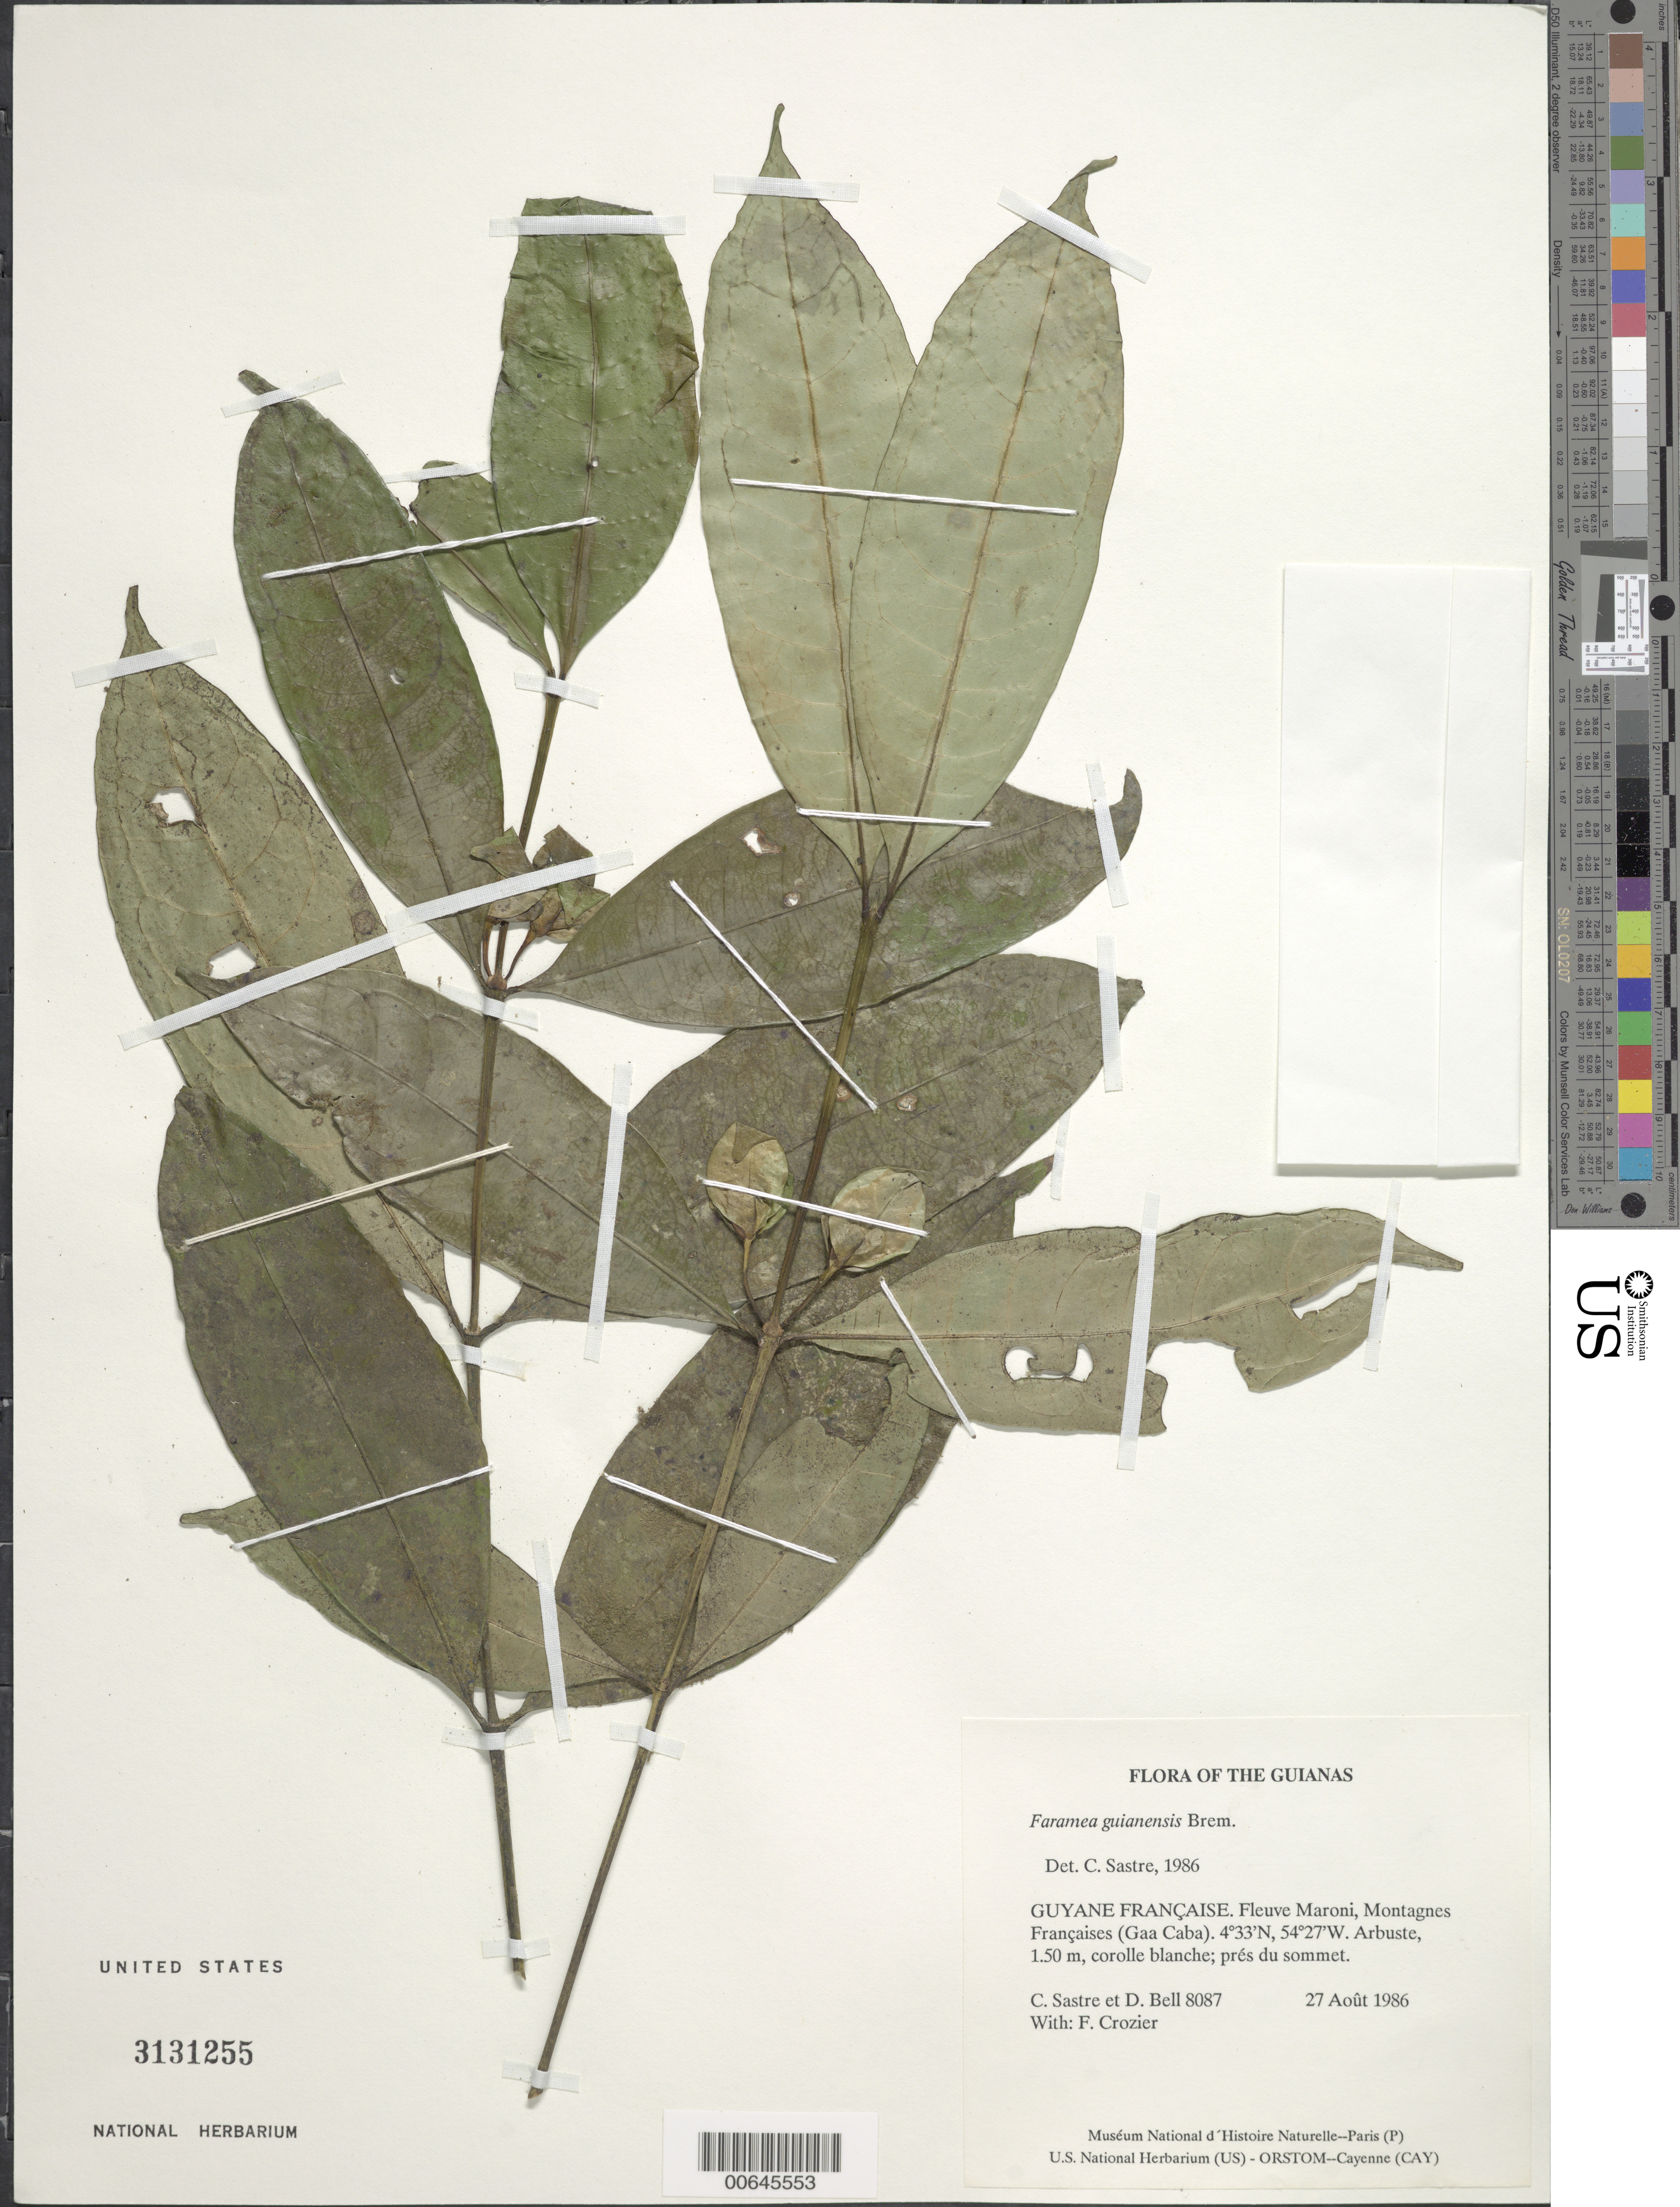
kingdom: Plantae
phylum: Tracheophyta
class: Magnoliopsida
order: Gentianales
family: Rubiaceae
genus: Faramea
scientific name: Faramea guianensis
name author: (Aubl.) Bremek.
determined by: Sastre, C. H. L.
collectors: C. H. L. Sastre, D. A. Bell & F. Crozier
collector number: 8087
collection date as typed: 27 August 1986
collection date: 1986-08-27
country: French Guiana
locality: Fleuve Maroni, Montagnes Françaises (Gaa Caba)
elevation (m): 450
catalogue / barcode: US 3131255